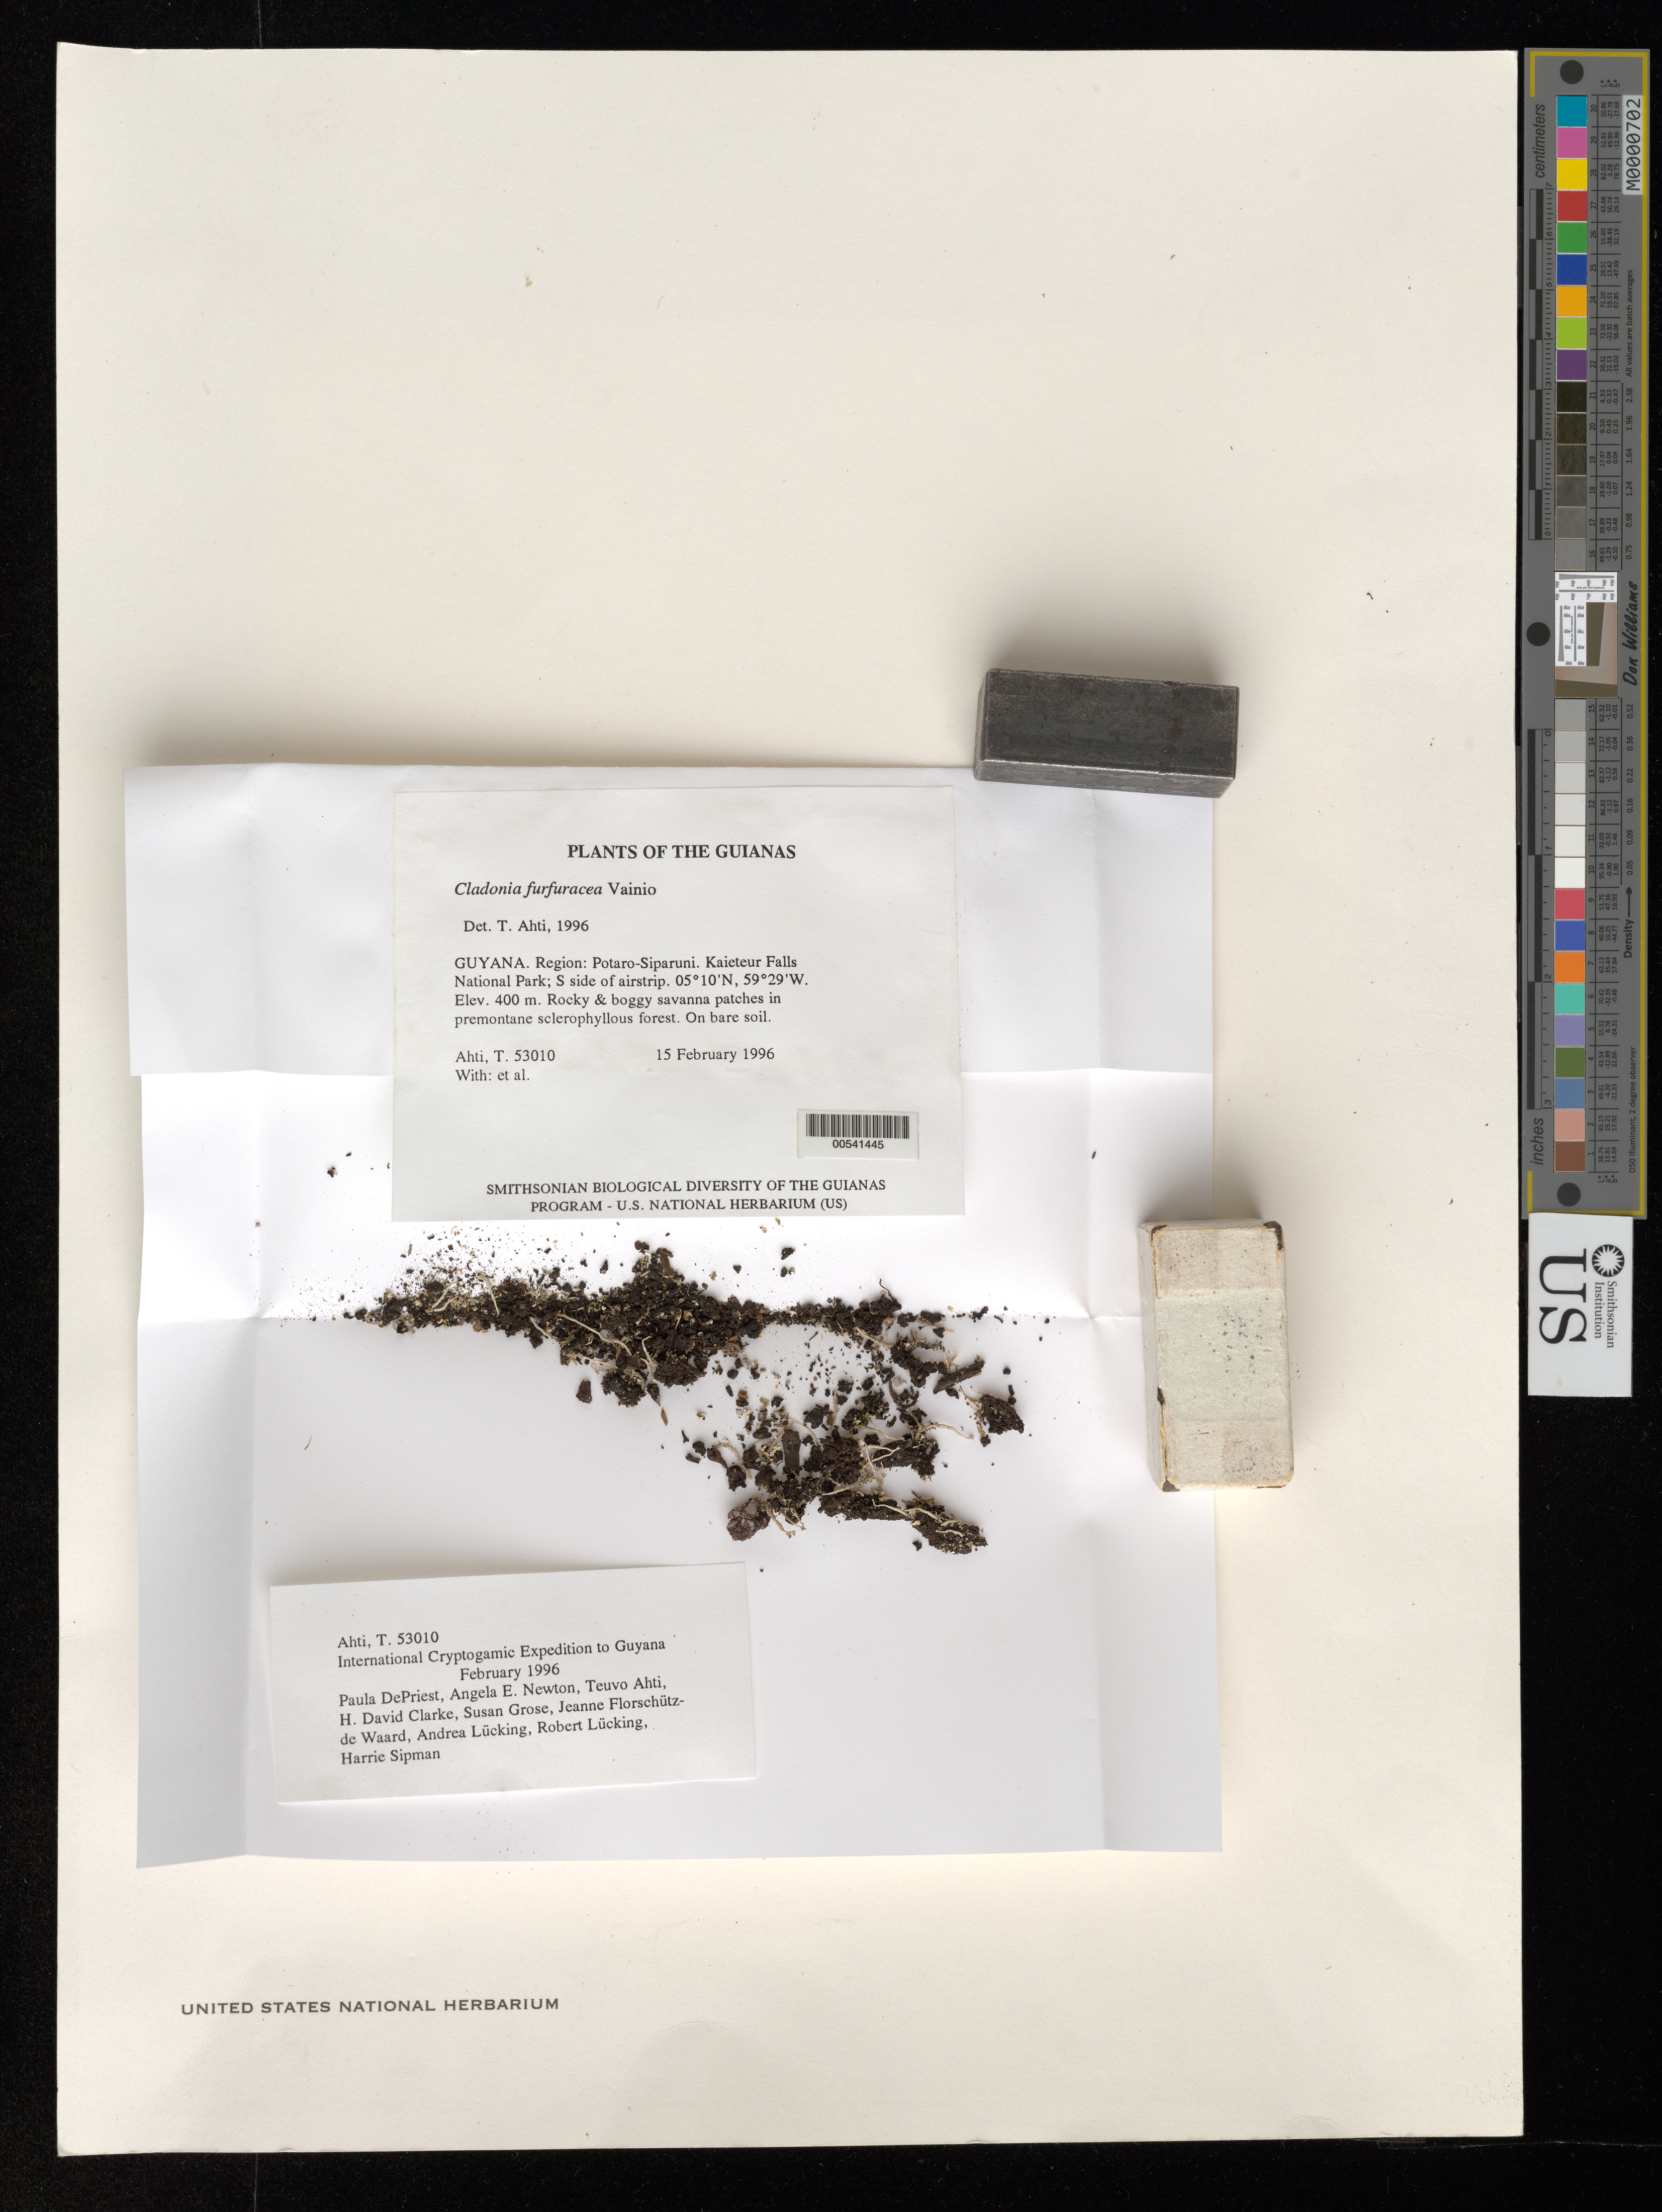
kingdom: Fungi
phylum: Ascomycota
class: Lecanoromycetes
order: Lecanorales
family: Cladoniaceae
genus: Cladonia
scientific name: Cladonia furfuracea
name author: Vain.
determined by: Ahti, Teuvo T.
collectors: T. T. Ahti et al.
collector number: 53010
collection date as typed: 15 February 1996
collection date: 1996-02-15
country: Guyana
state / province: Potaro-Siparuni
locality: Kaieteur Falls National Park; S side of airstrip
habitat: Rocky & boggy savanna patches in premontane sclerophyllous forest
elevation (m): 400